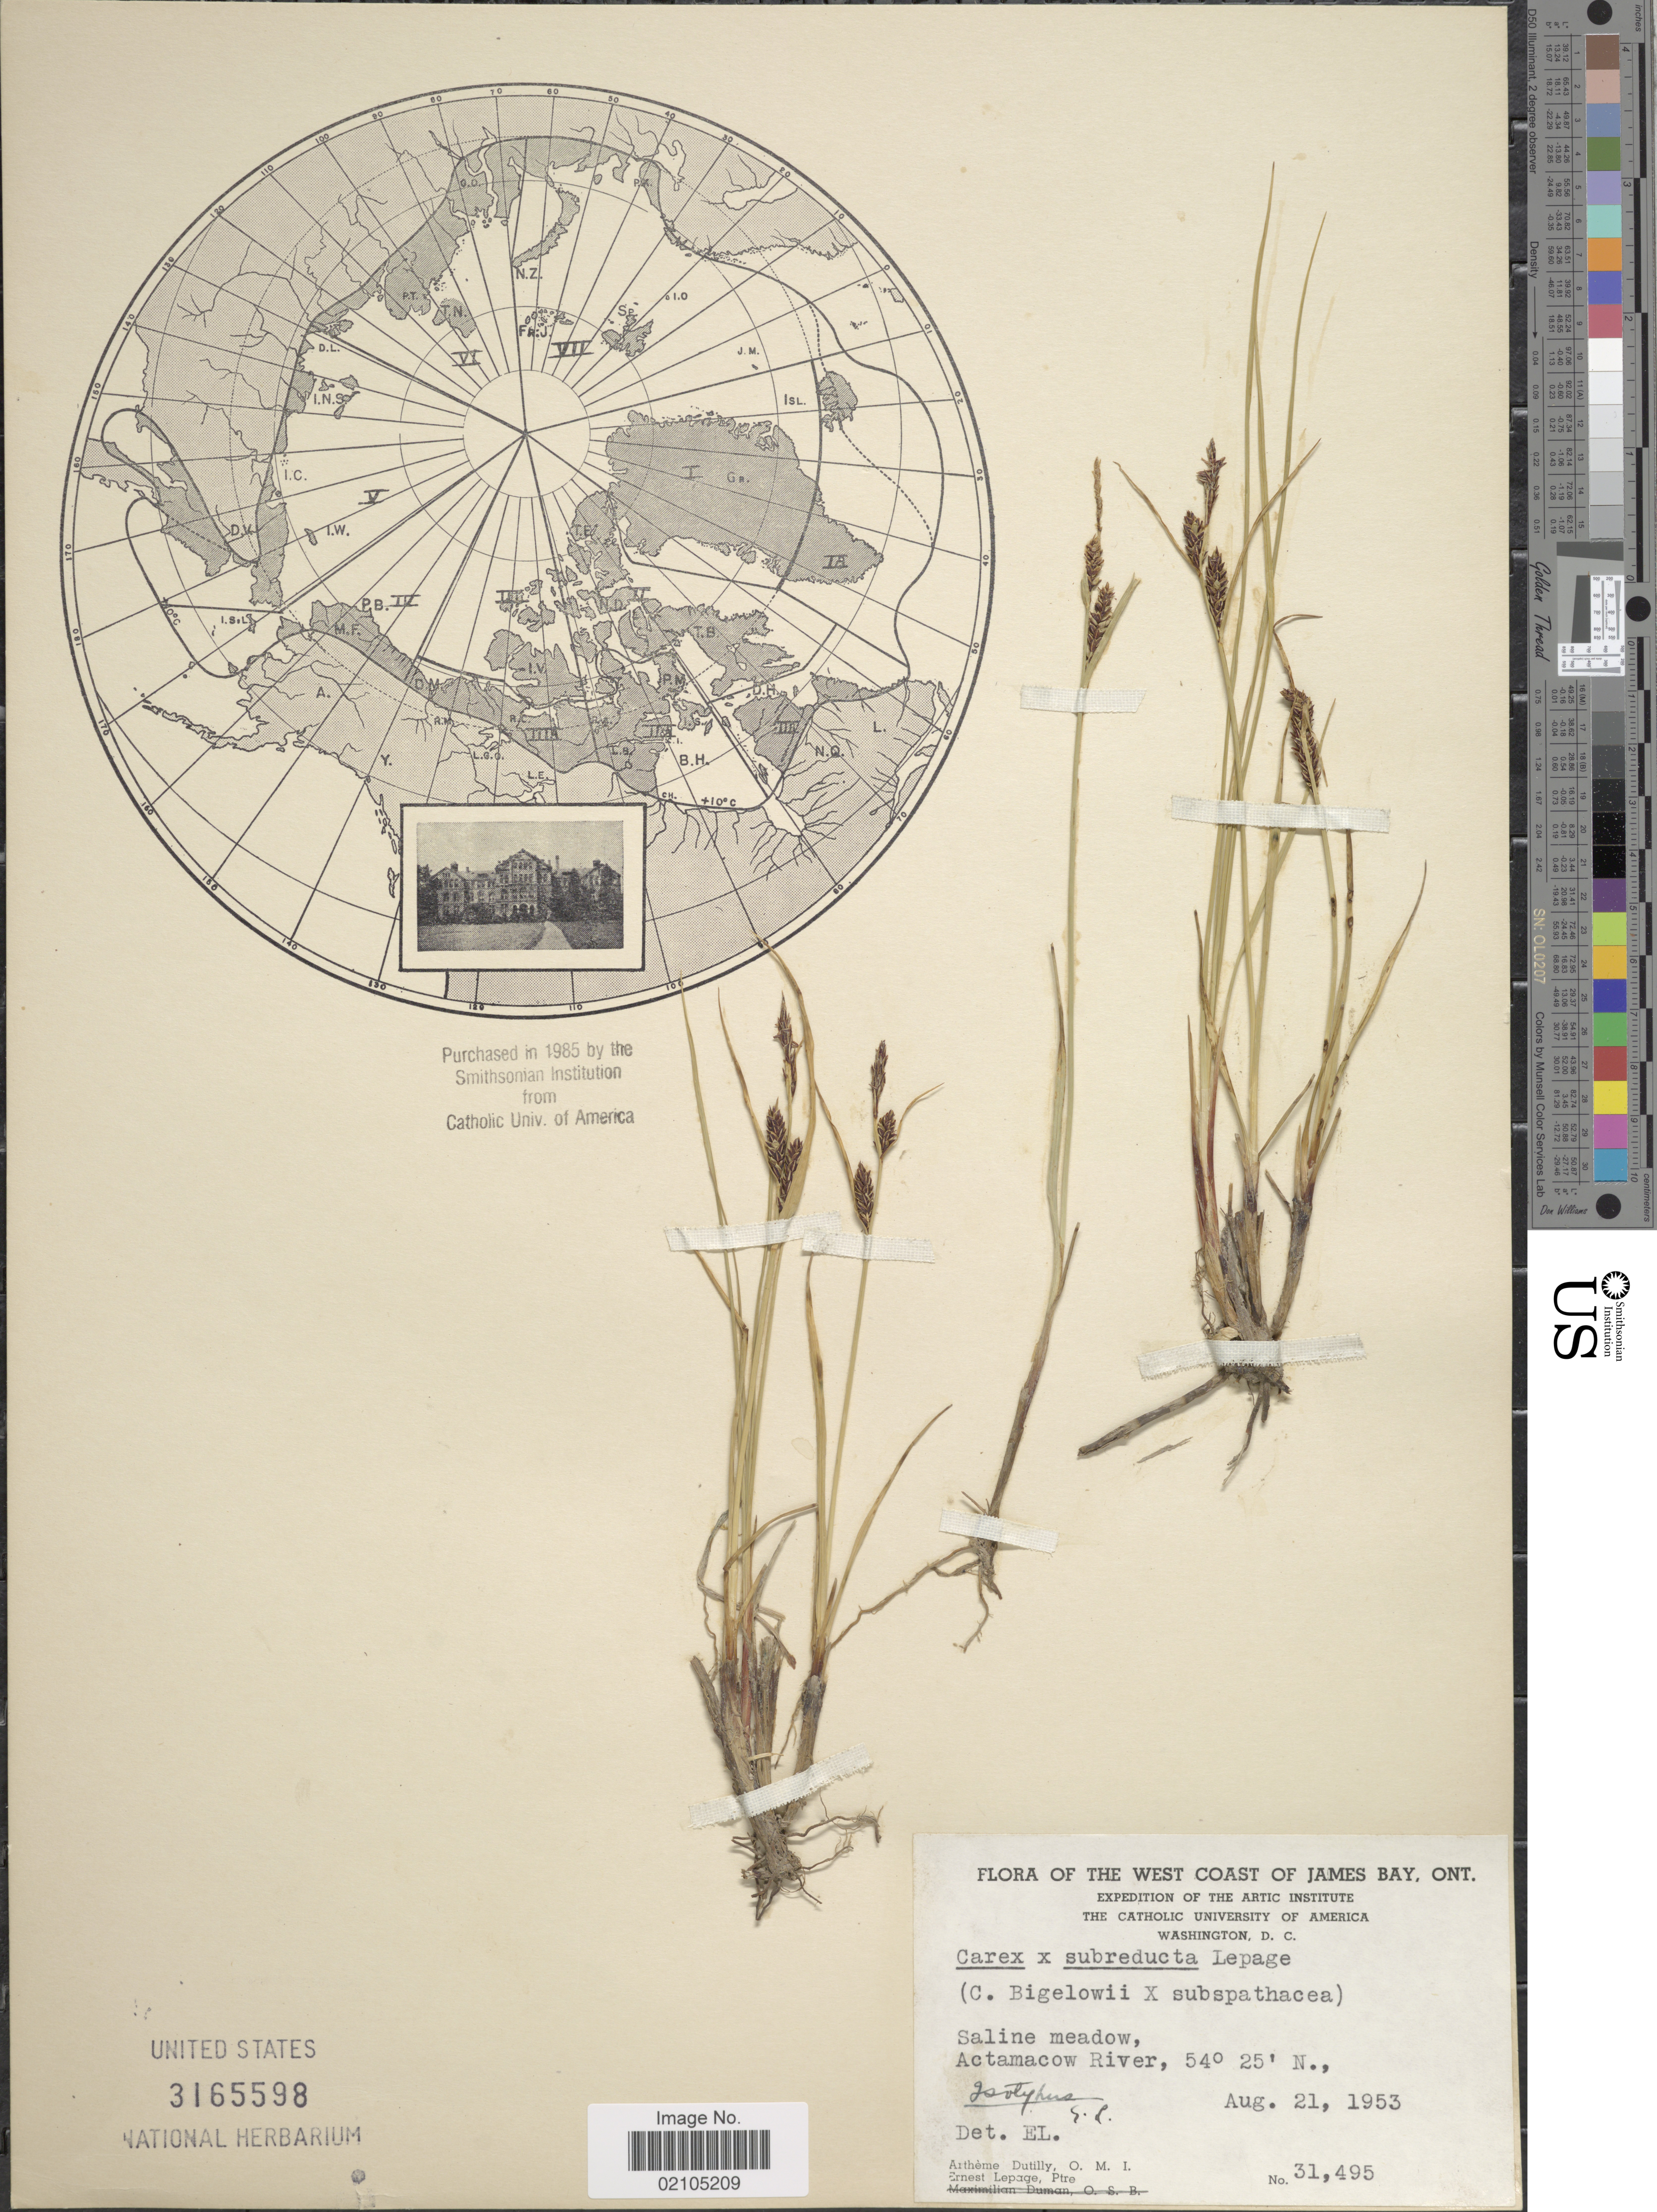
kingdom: Plantae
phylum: Tracheophyta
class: Liliopsida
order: Poales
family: Cyperaceae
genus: Carex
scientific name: Carex bigelowii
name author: Torr. ex Schwein.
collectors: A. Dutilly & E. Lepage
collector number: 31495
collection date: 1953-08-21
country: Canada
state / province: Ontario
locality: West Coast of James Bay, Ont. Saline meadow, Actamacow River.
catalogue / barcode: US 3165598